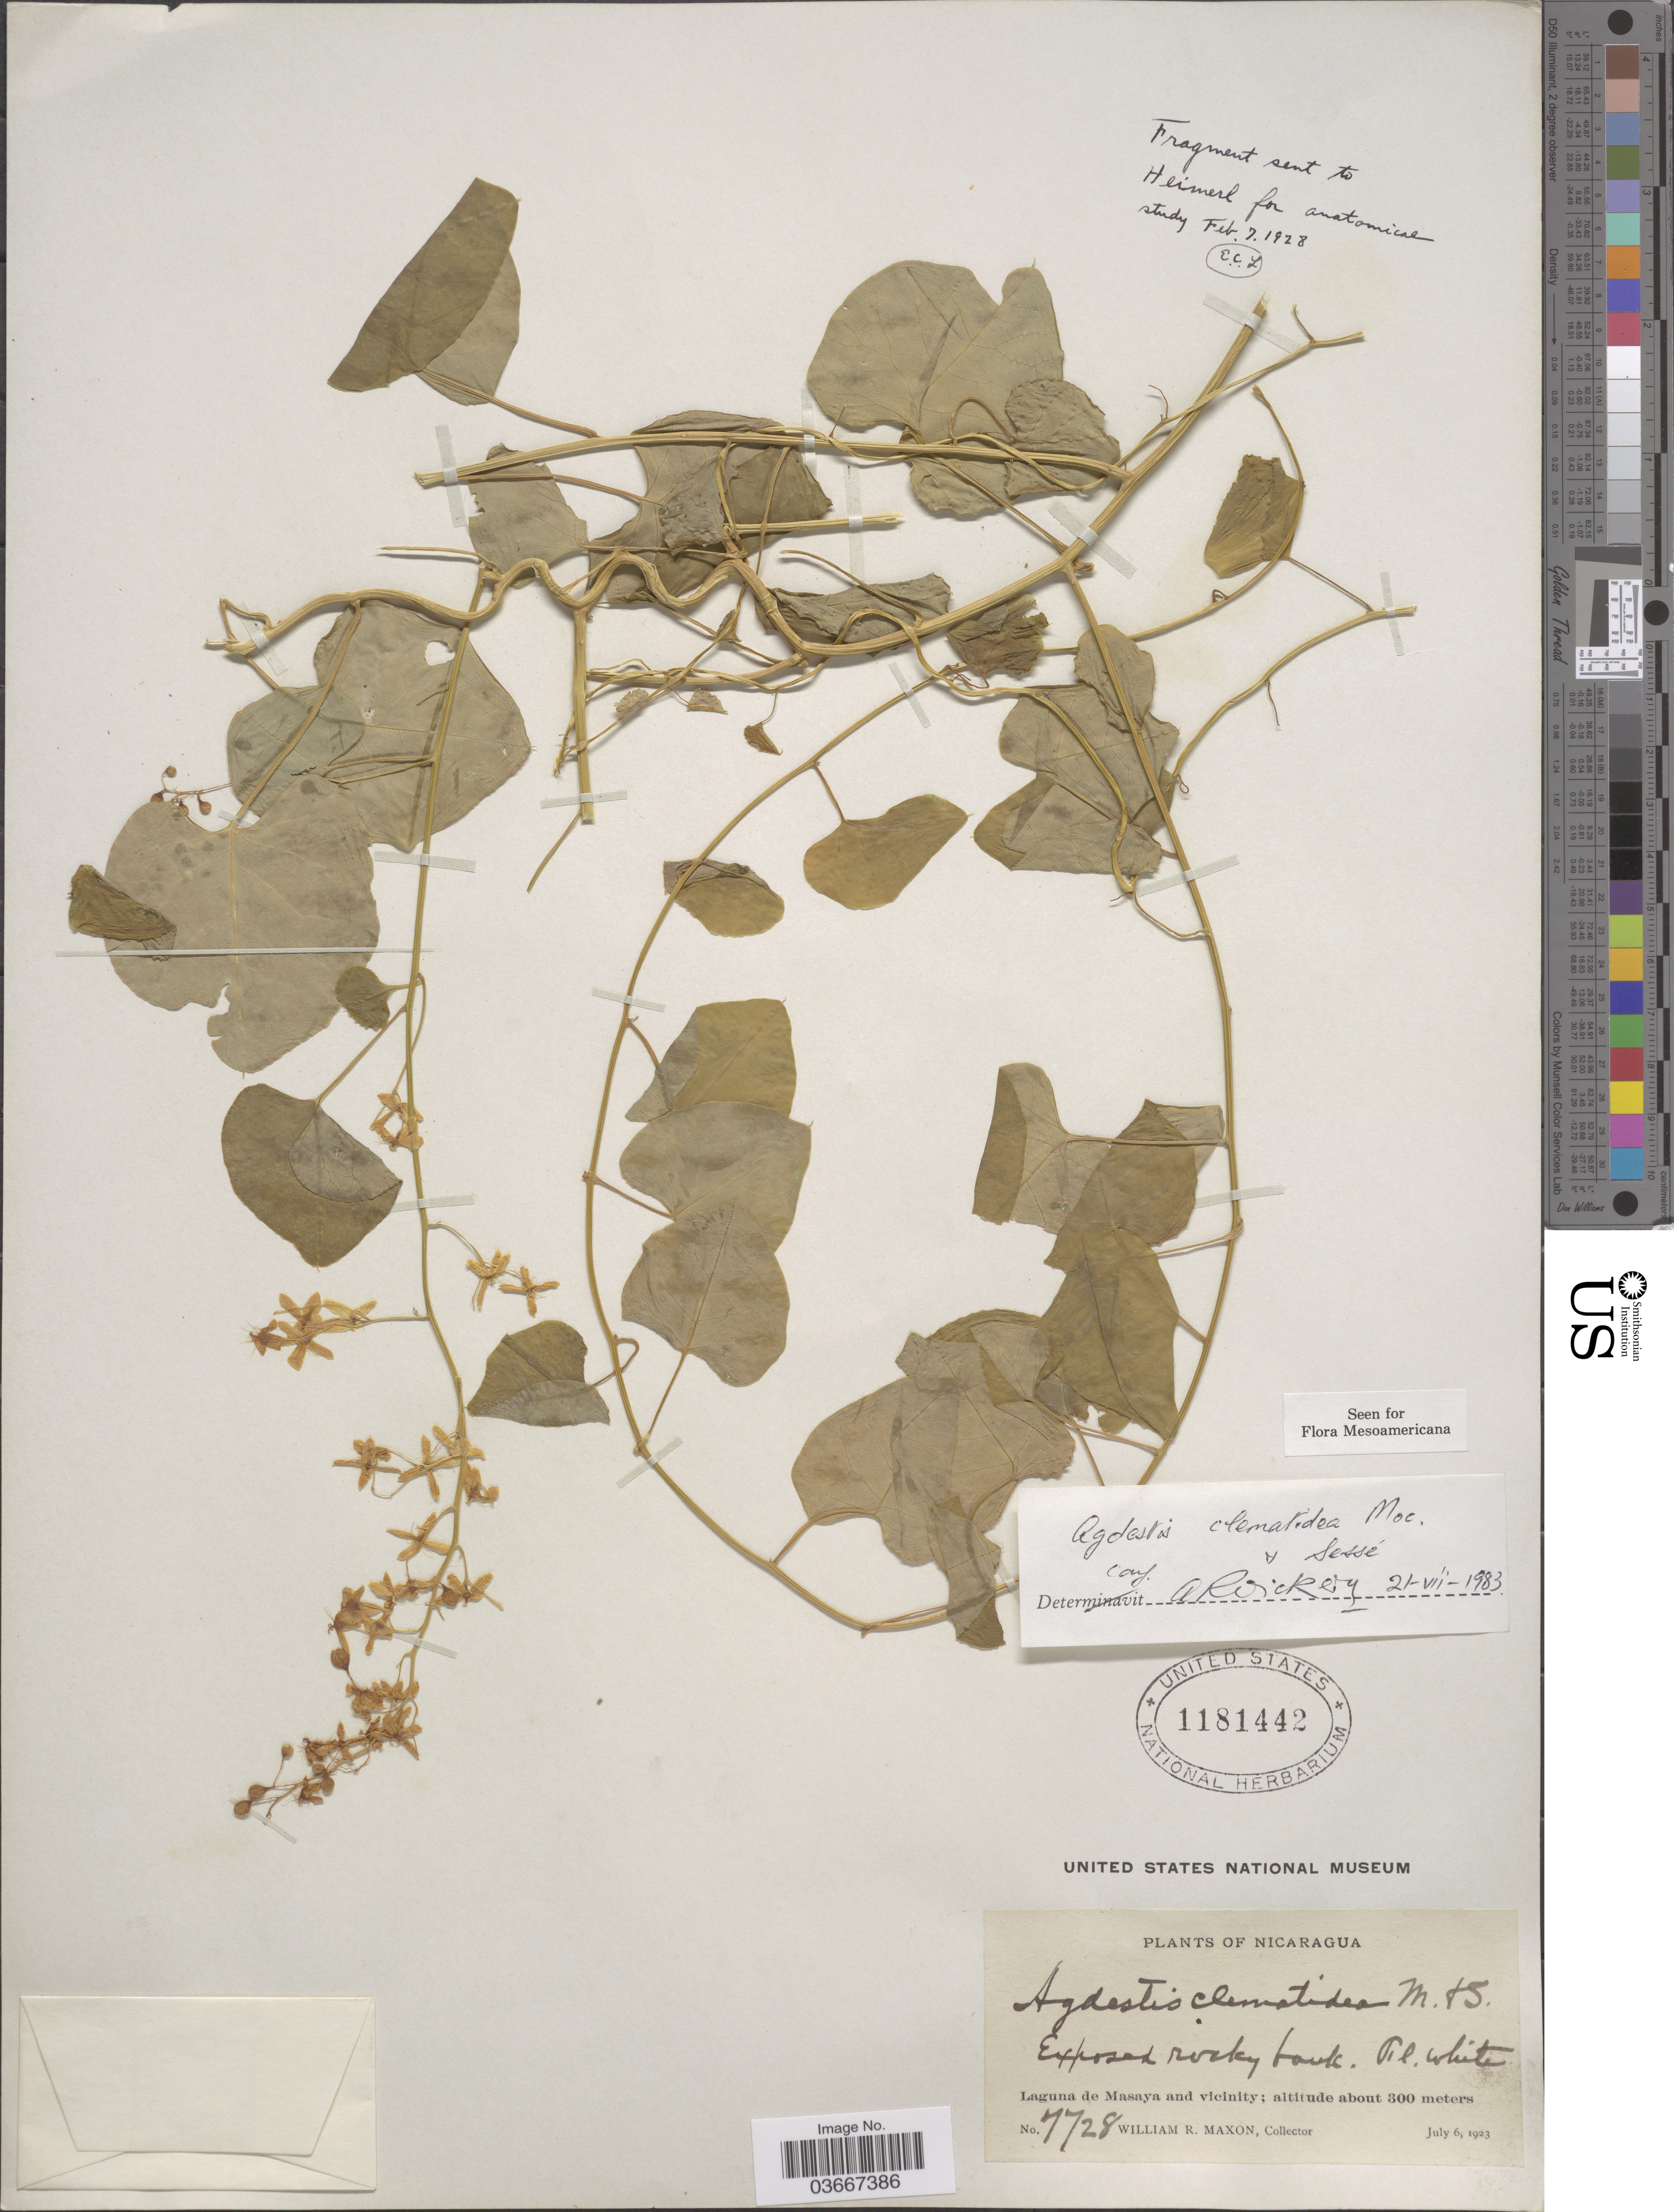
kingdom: Plantae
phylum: Tracheophyta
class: Magnoliopsida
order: Caryophyllales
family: Agdestidaceae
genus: Agdestis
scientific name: Agdestis clematidea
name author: Moc. & Sessé ex DC.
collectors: W. R. Maxon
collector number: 7728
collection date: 1923-07-06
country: Nicaragua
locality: Laguna de Masaya and vicinity.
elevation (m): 300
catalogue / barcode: US 1181442